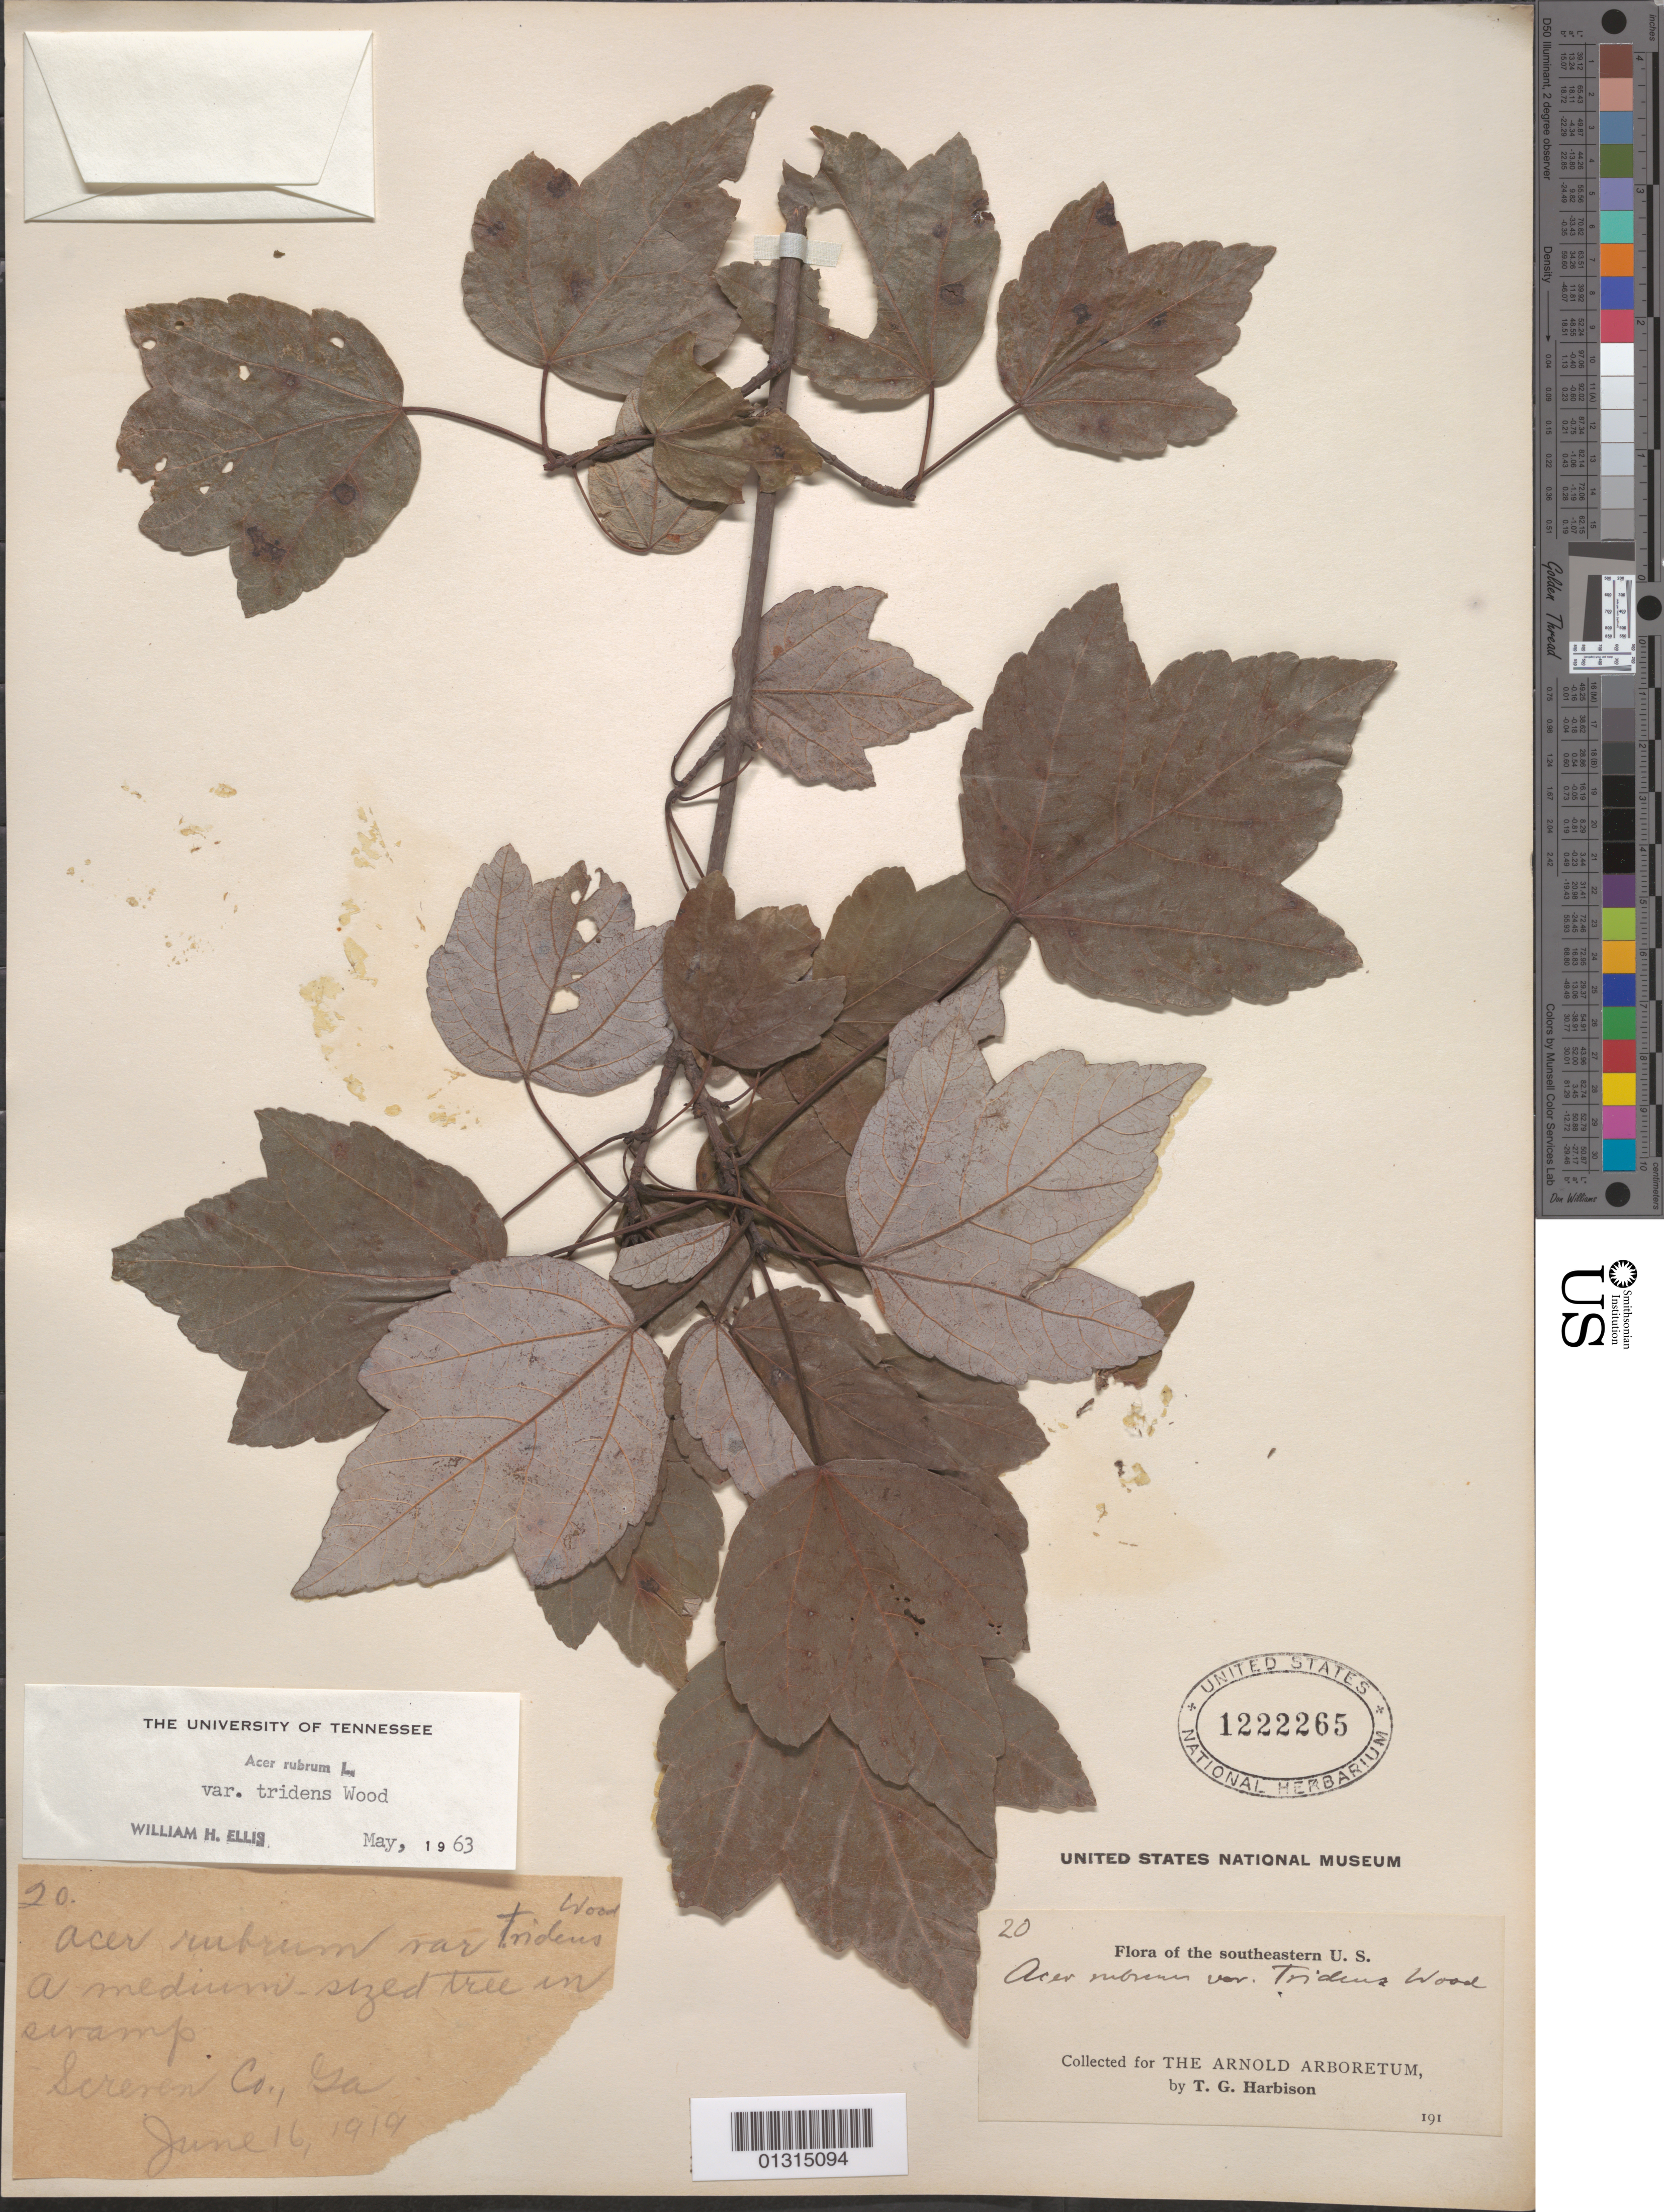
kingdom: Plantae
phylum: Tracheophyta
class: Magnoliopsida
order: Sapindales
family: Sapindaceae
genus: Acer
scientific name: Acer rubrum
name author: L.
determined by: Ellis, W. H.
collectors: T. Harbison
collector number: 20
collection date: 1919-06-16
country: United States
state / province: Georgia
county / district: Screven County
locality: Screven County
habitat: In swamp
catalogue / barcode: US 1222265